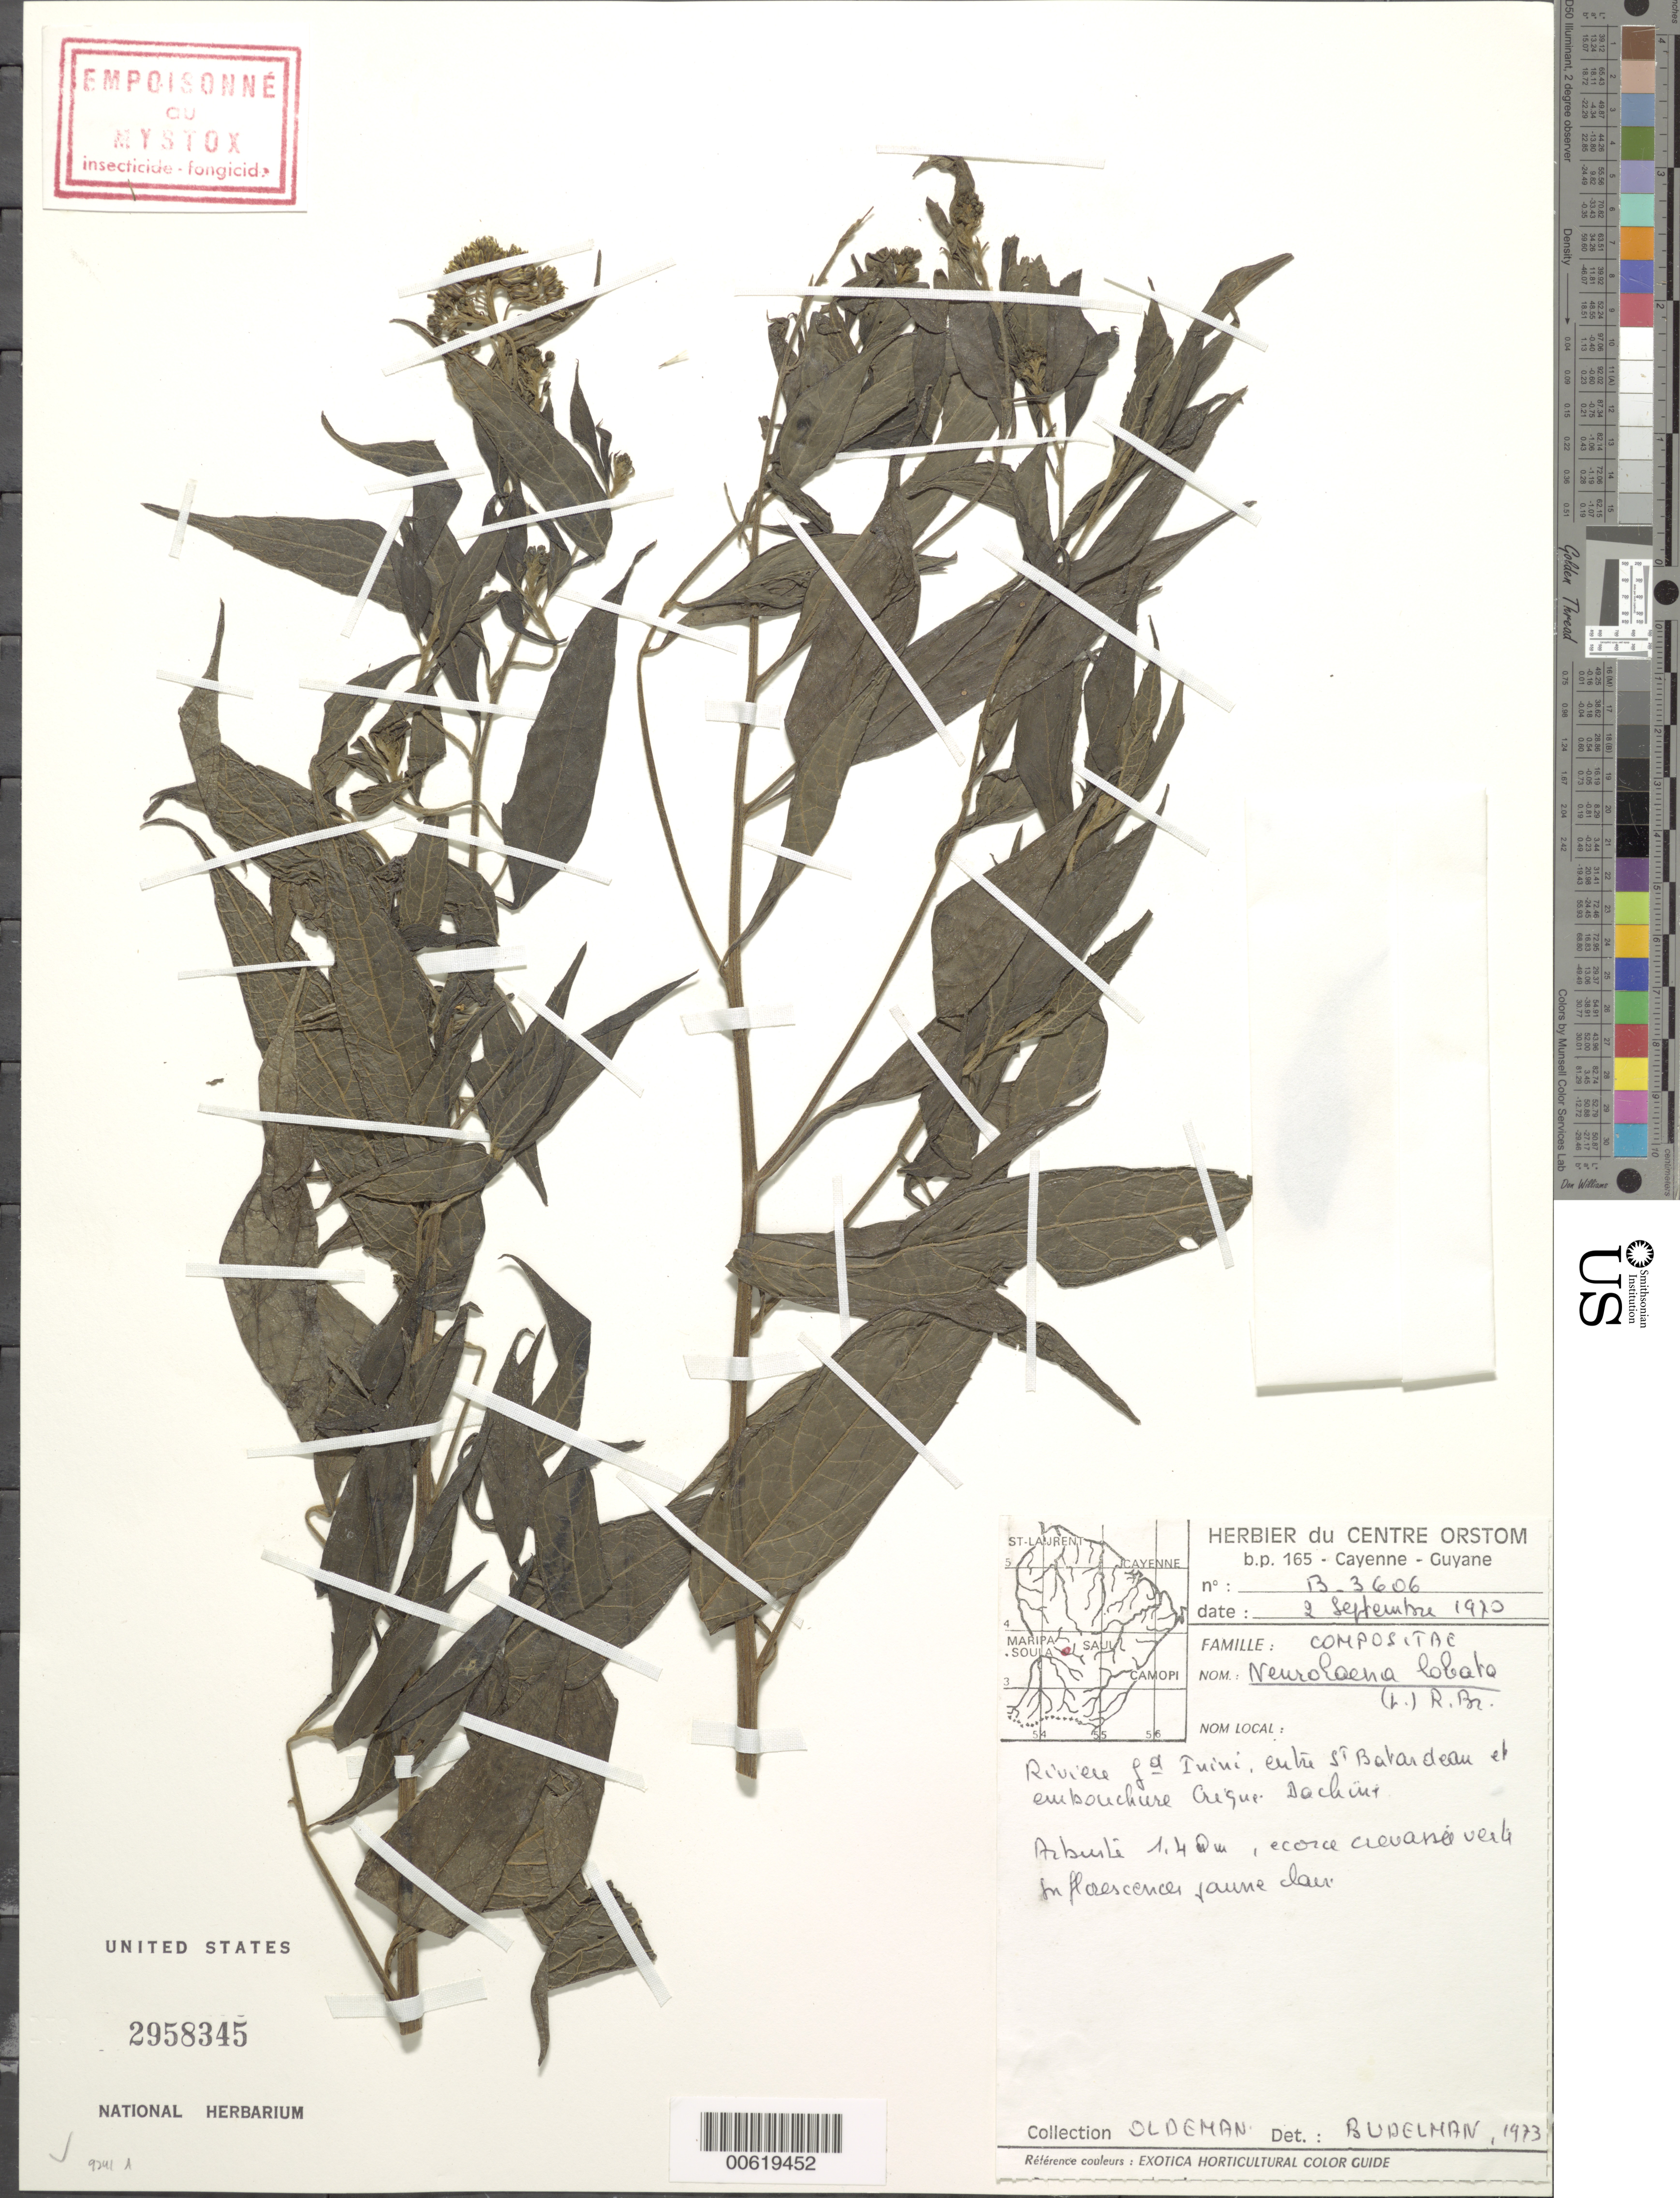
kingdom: Plantae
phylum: Tracheophyta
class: Magnoliopsida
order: Asterales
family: Asteraceae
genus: Neurolaena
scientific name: Neurolaena lobata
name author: (L.) R. Br. ex Cass.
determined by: Robinson, Harold E., (US)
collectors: R. Oldeman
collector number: B 3606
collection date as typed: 2-Sep-70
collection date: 1970-09-02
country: French Guiana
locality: Rivière Grand Inini, entre le Saut Batardeau et l'embouchure de la crique Dachine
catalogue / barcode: US 2958345